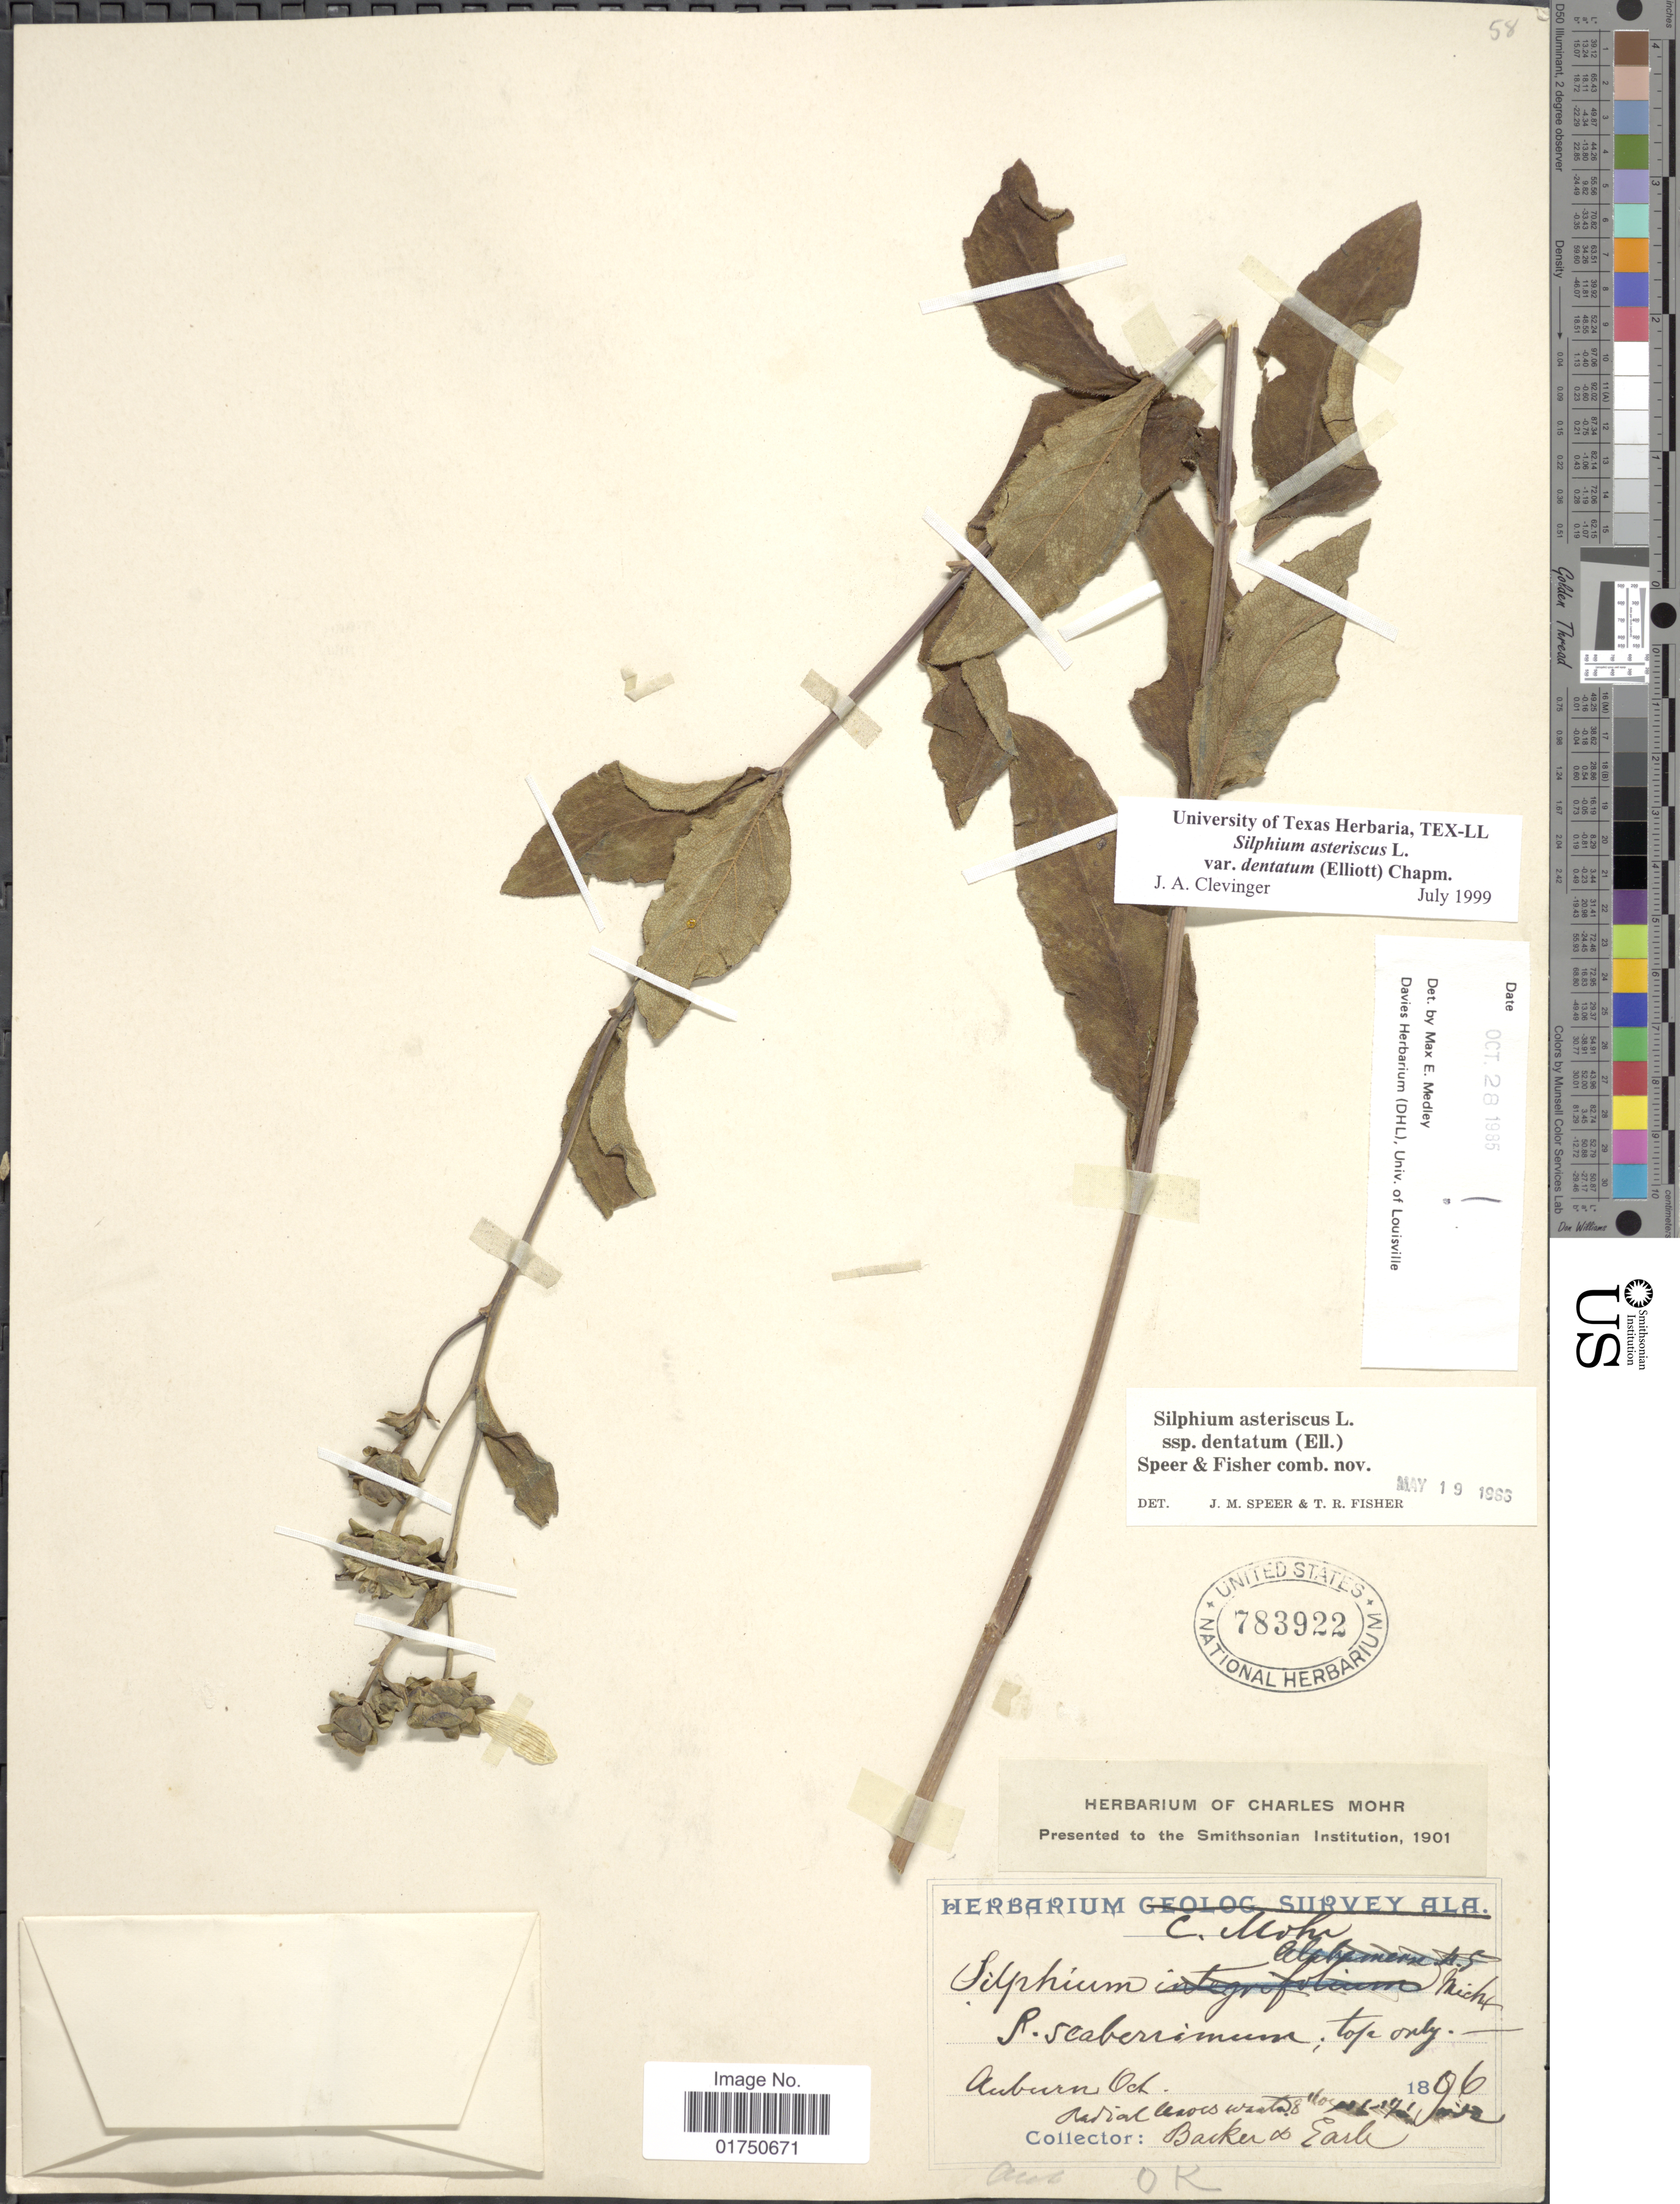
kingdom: Plantae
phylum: Tracheophyta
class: Magnoliopsida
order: Asterales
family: Asteraceae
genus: Silphium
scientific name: Silphium asteriscus var. dentatum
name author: (Elliott) Chapm.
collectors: Backer & -. Earle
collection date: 1896-10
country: United States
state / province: Alabama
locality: Auburn Oct.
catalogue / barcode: US 783922